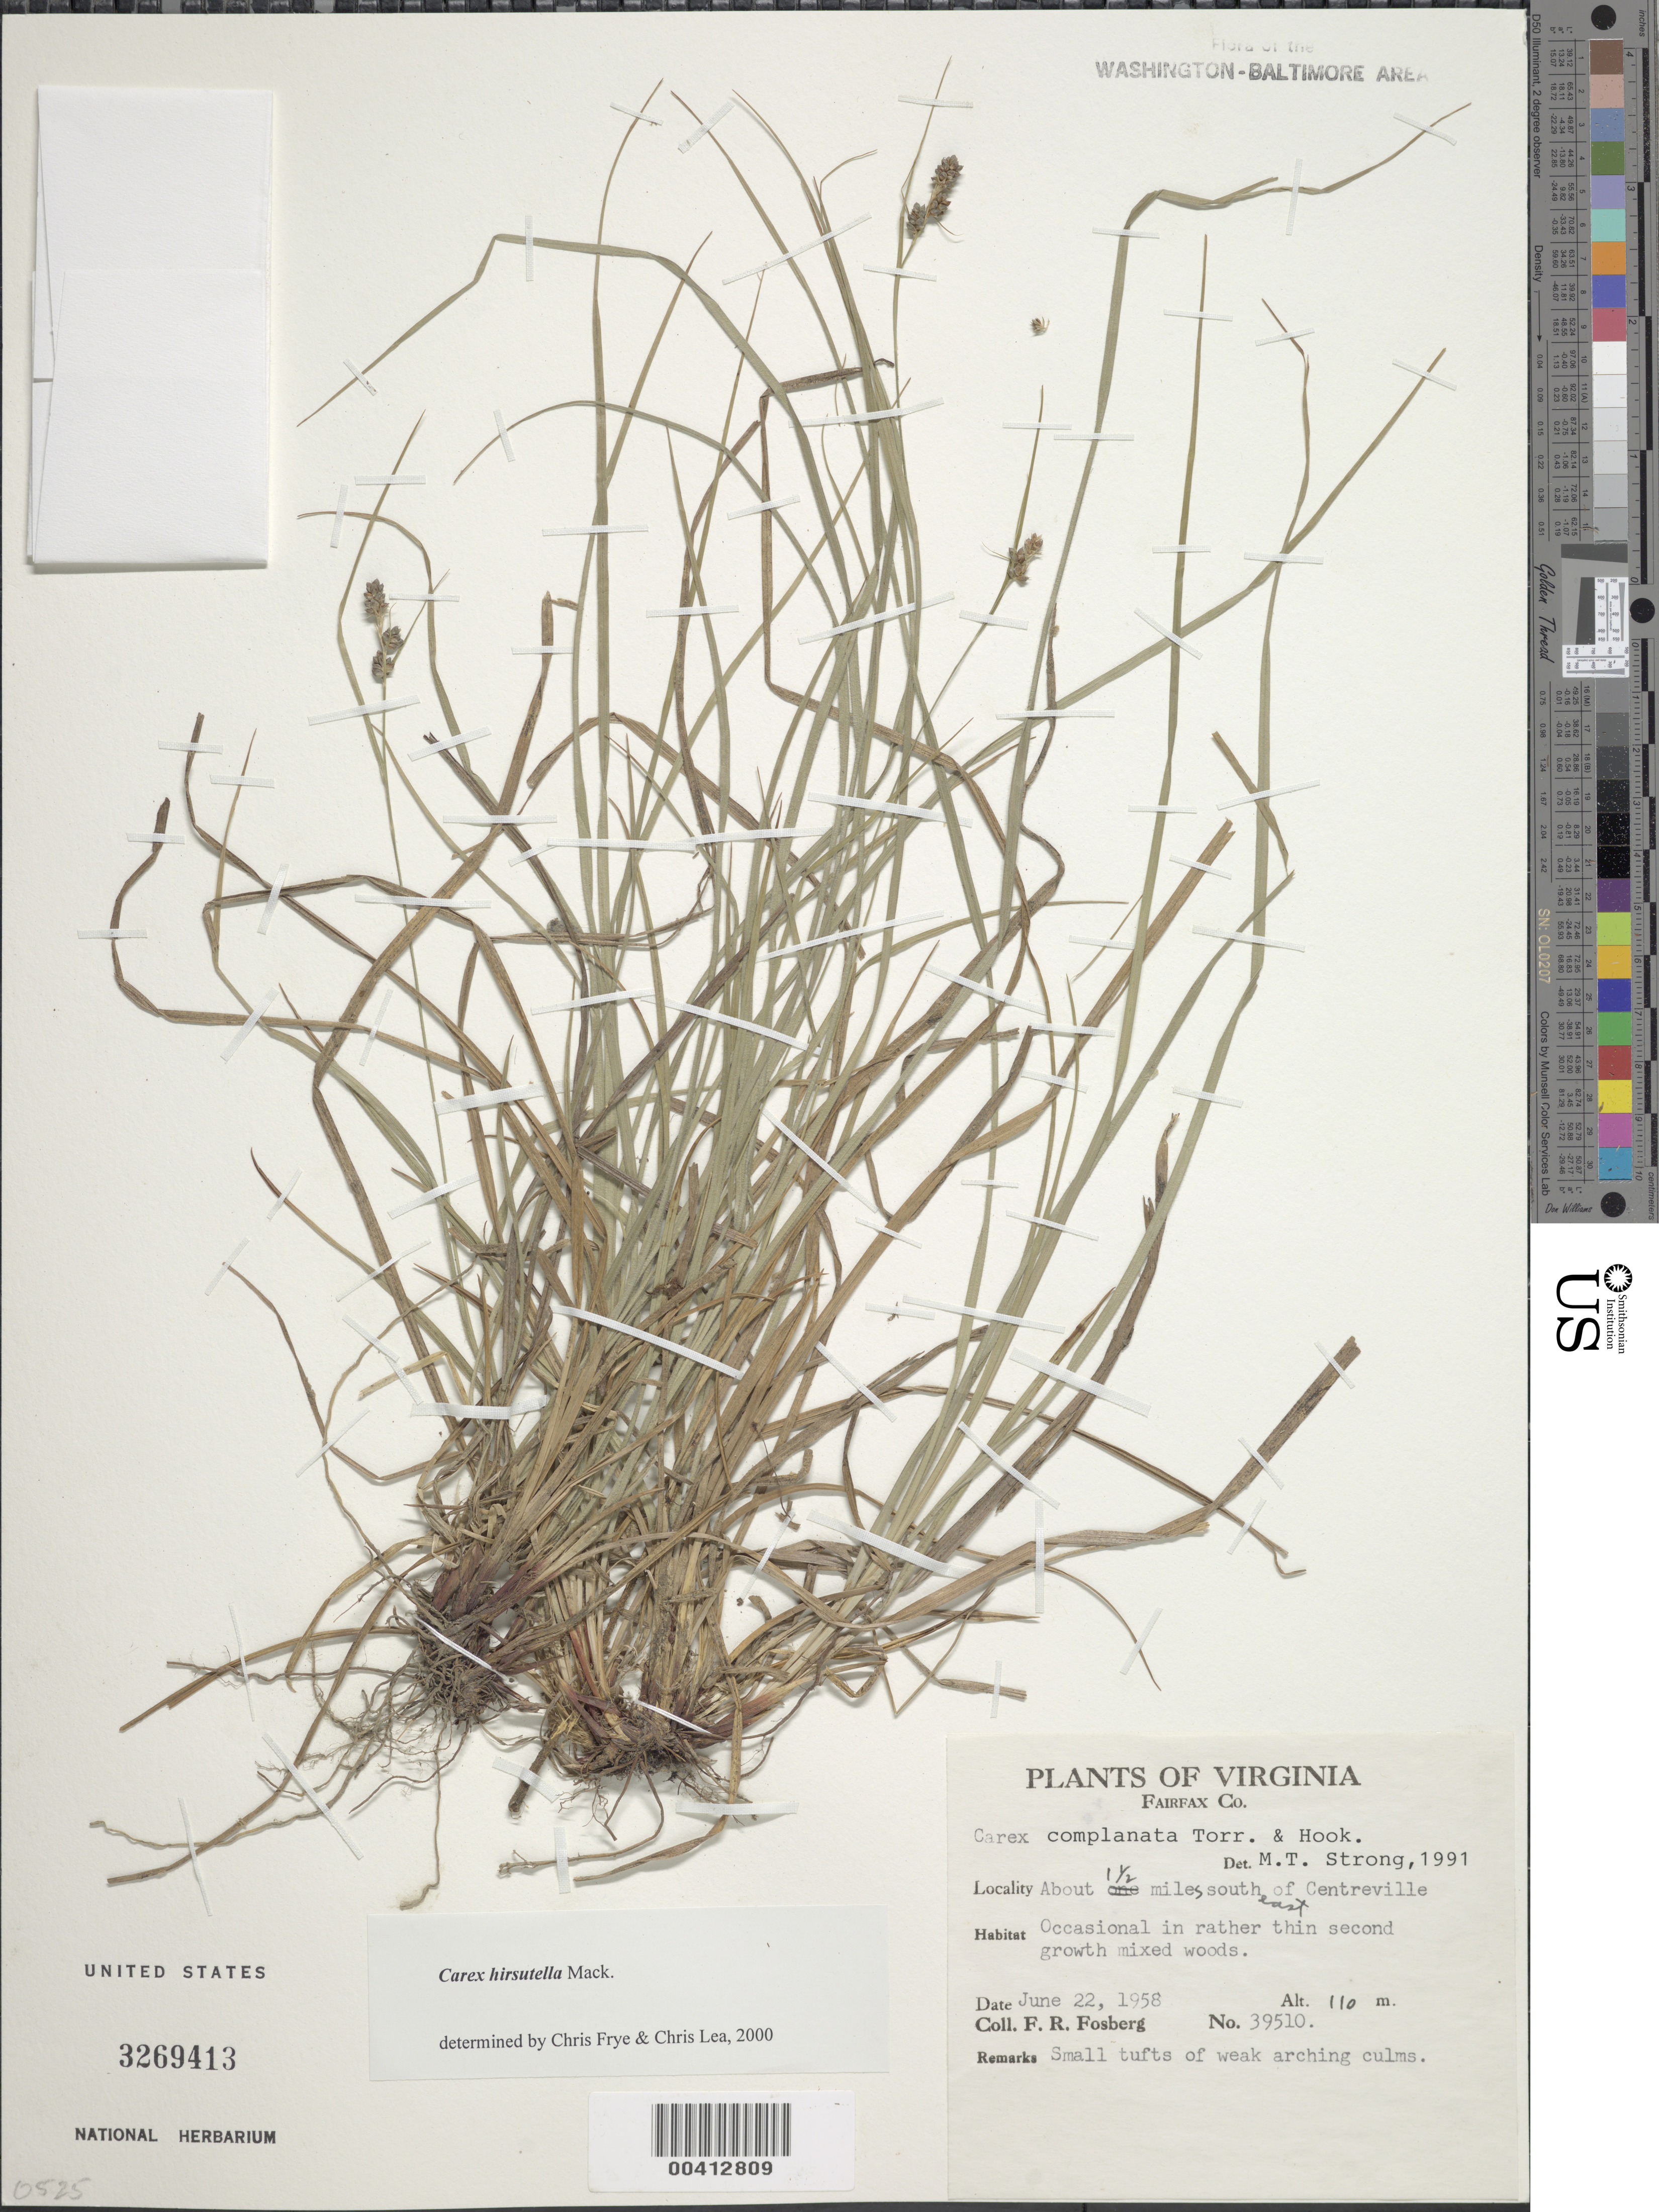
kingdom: Plantae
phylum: Tracheophyta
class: Liliopsida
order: Poales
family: Cyperaceae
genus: Carex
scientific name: Carex hirsutella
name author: Mack.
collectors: F. R. Fosberg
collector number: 39510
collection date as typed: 22 Jun 1958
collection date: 1958-06-22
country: United States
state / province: Virginia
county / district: Fairfax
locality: SE of Centreville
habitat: Second growth mixed woods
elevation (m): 110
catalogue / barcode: US 3269413